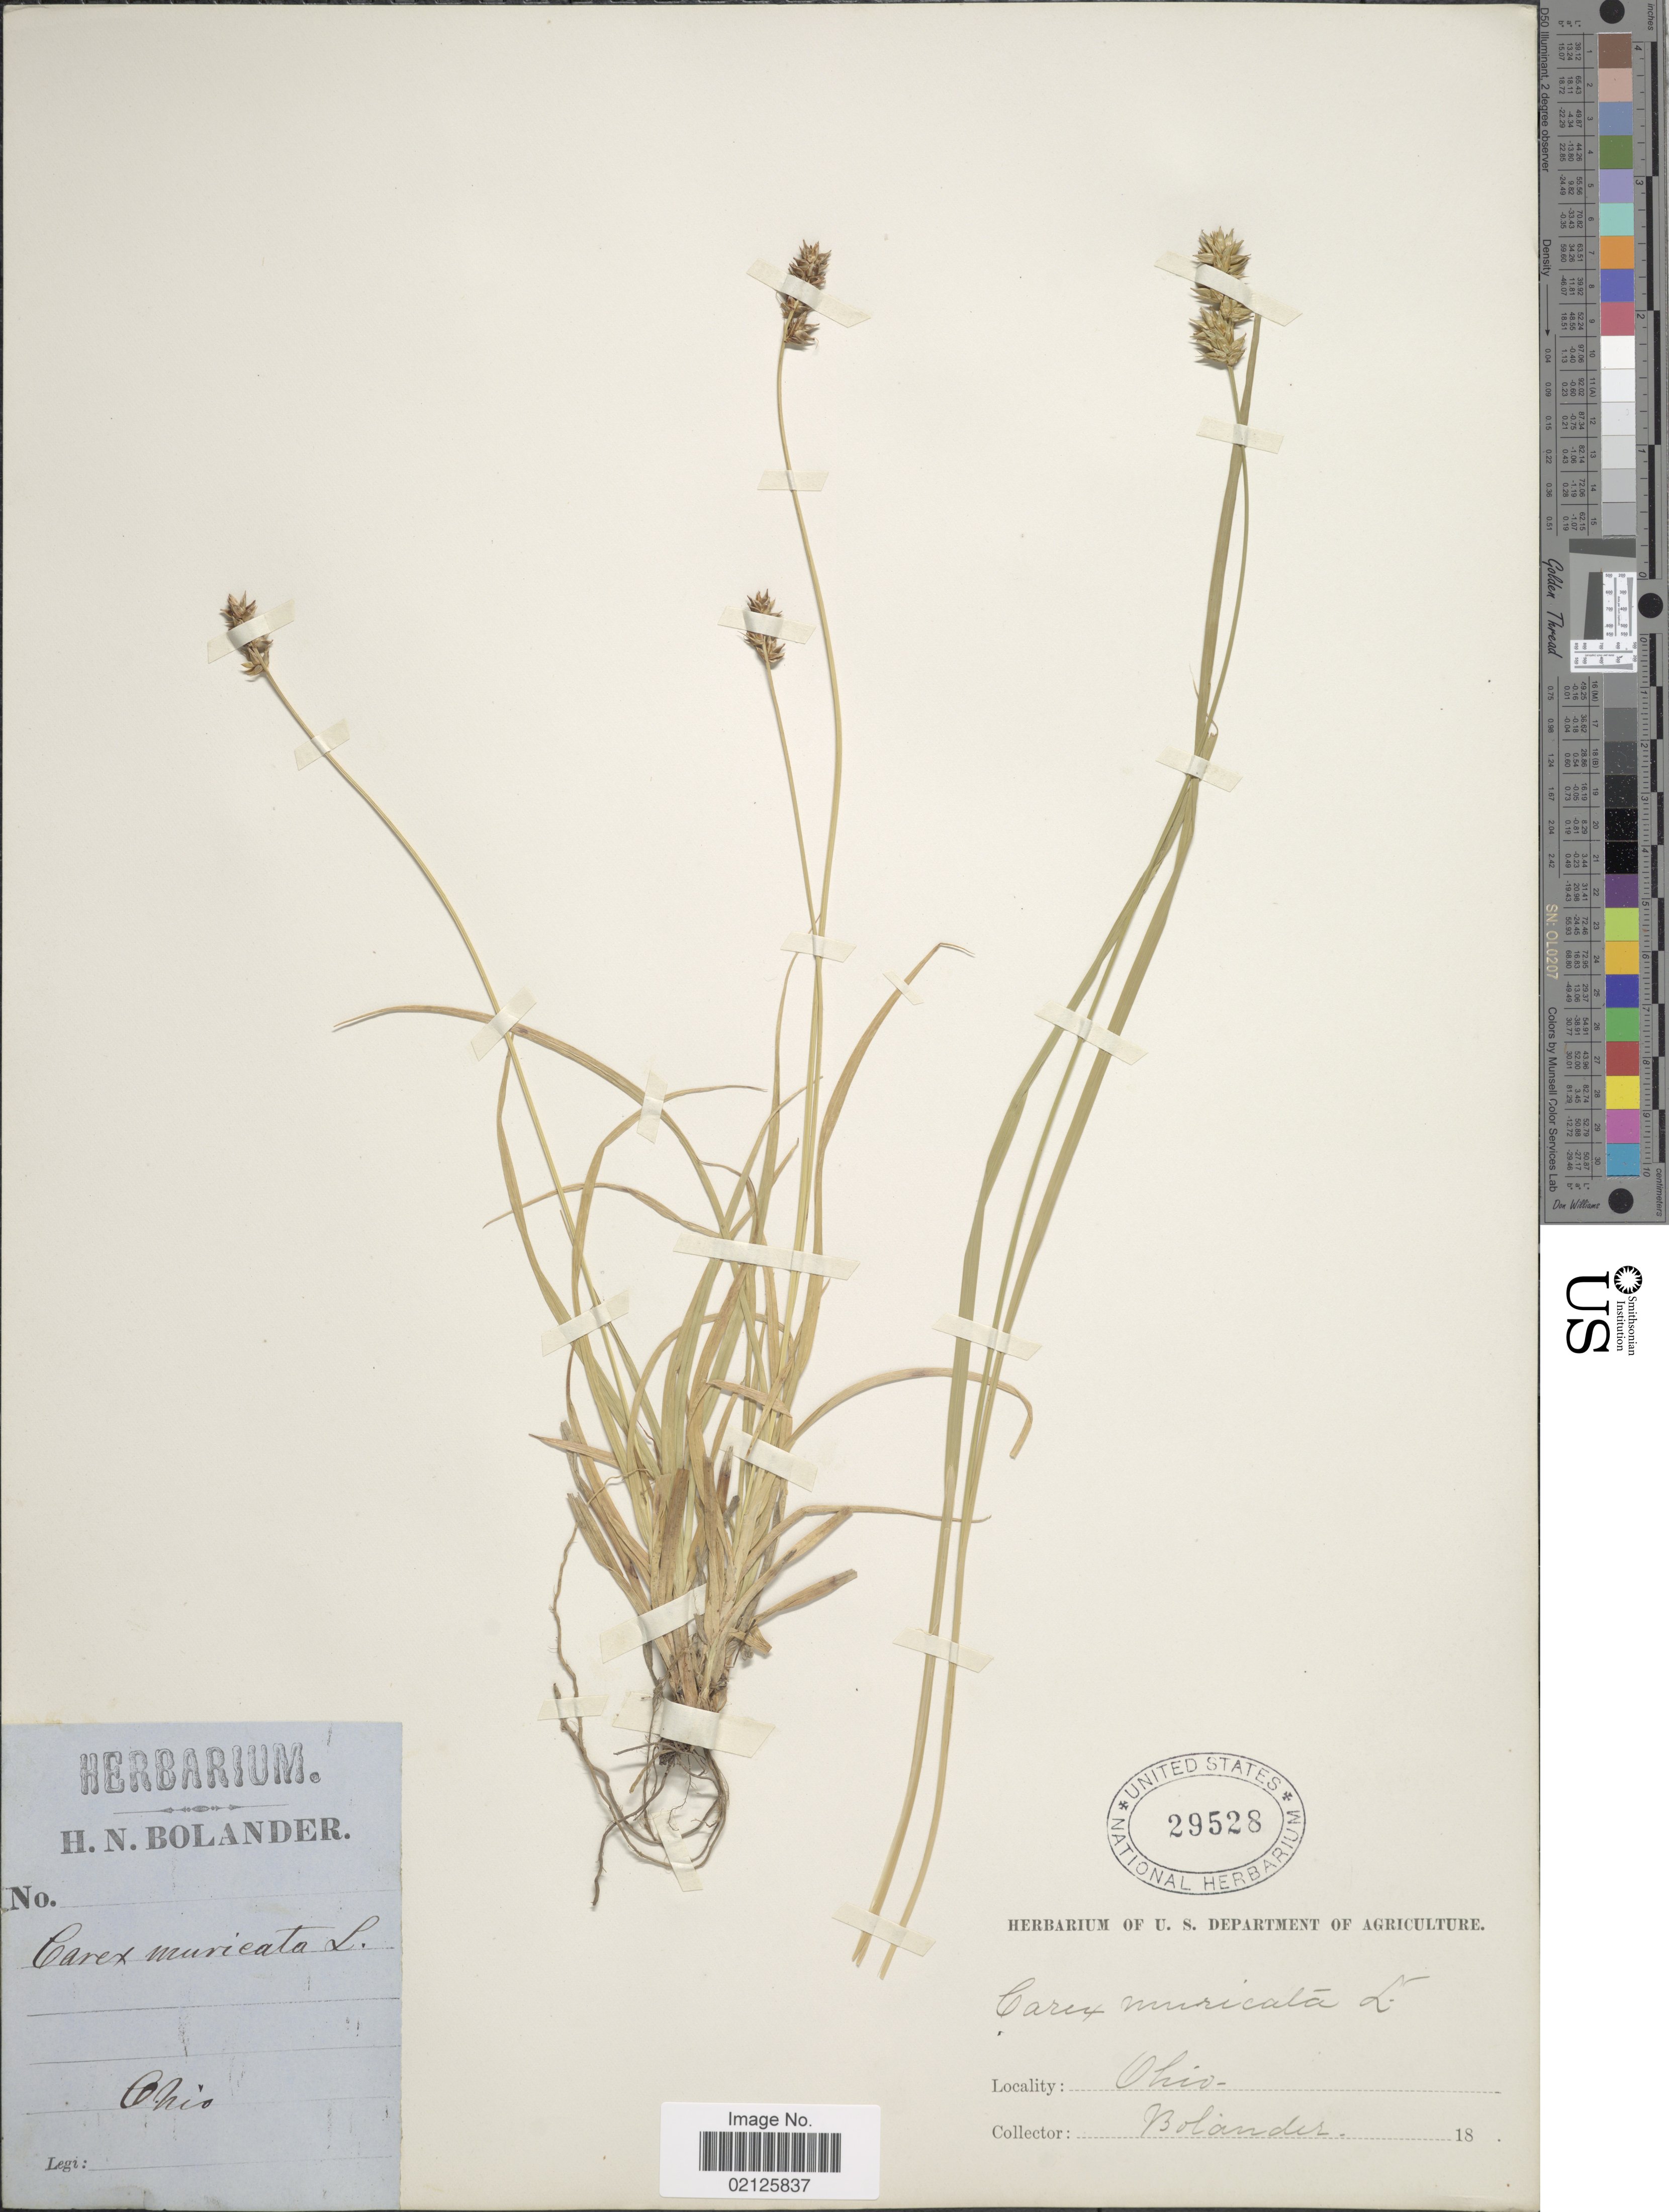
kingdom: Plantae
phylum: Tracheophyta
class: Liliopsida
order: Poales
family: Cyperaceae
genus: Carex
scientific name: Carex muricata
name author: L.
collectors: H. Bolander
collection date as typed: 18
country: United States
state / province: Ohio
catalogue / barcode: US 29528